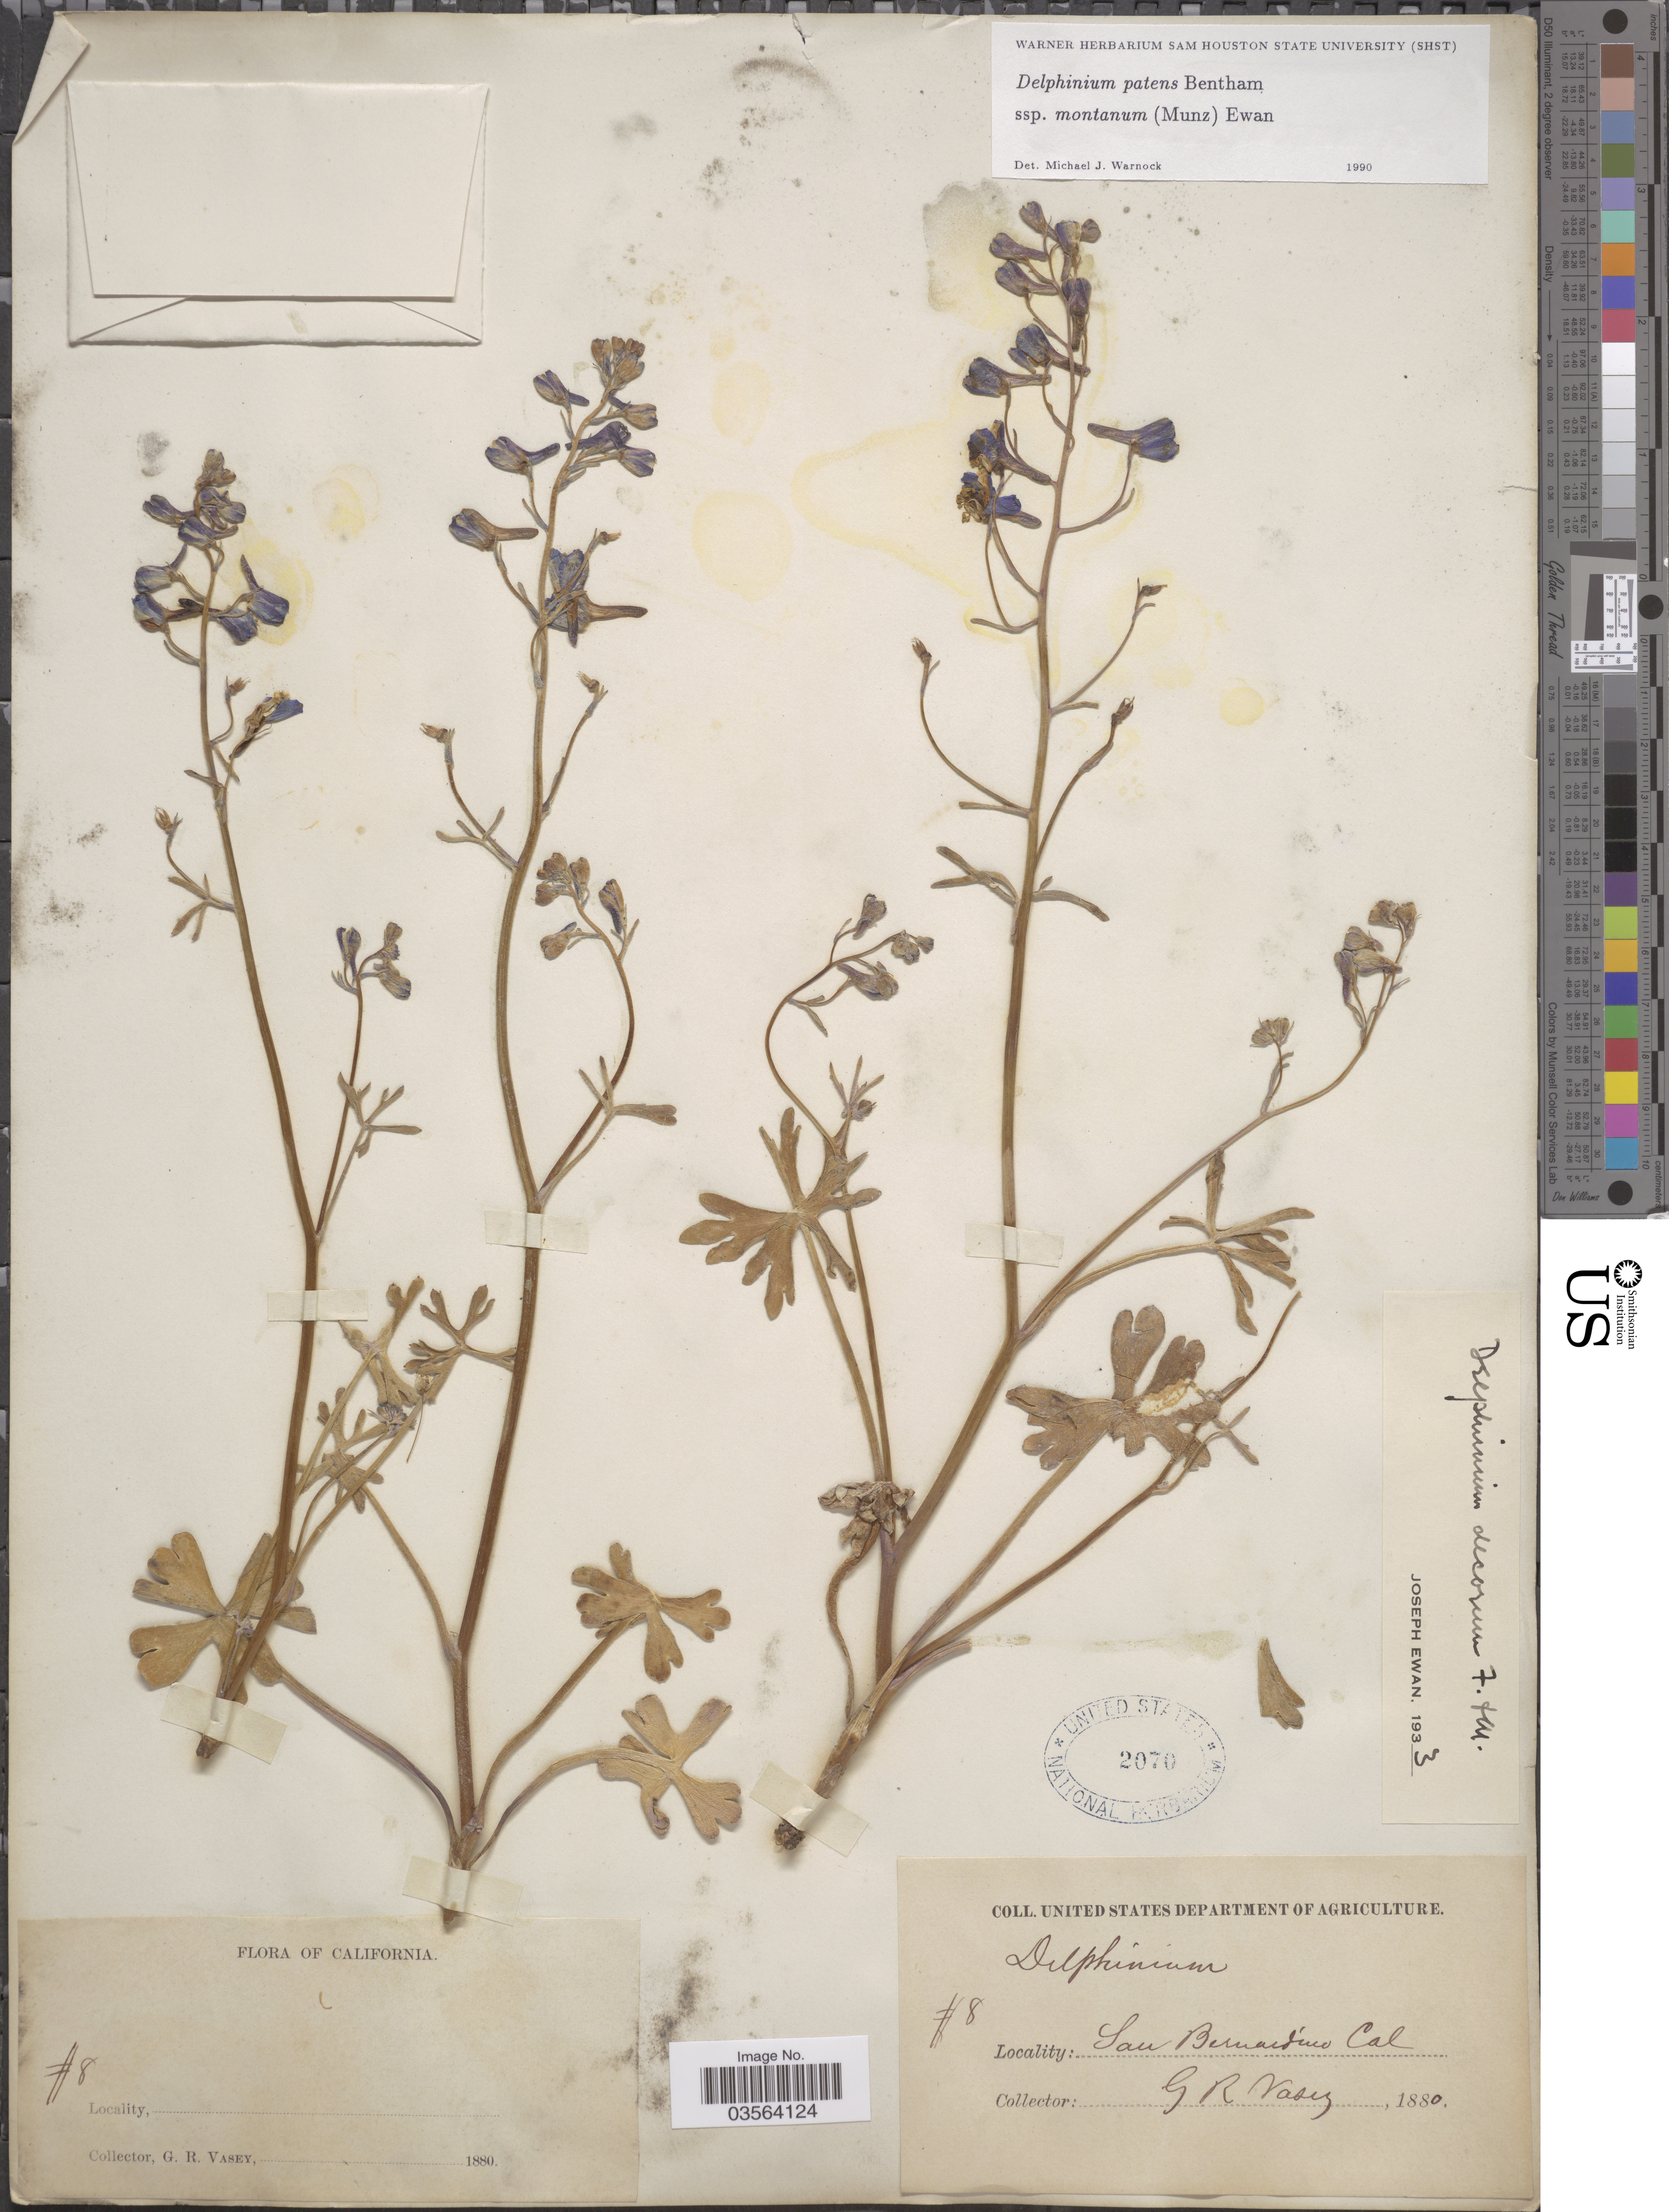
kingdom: Plantae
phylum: Tracheophyta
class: Magnoliopsida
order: Ranunculales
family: Ranunculaceae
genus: Delphinium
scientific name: Delphinium patens subsp. montanum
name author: (Munz) Ewan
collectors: G. R. Vasey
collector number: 8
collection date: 1880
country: United States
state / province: California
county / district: San Bernardino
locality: San Bernardino.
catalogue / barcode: US 2070